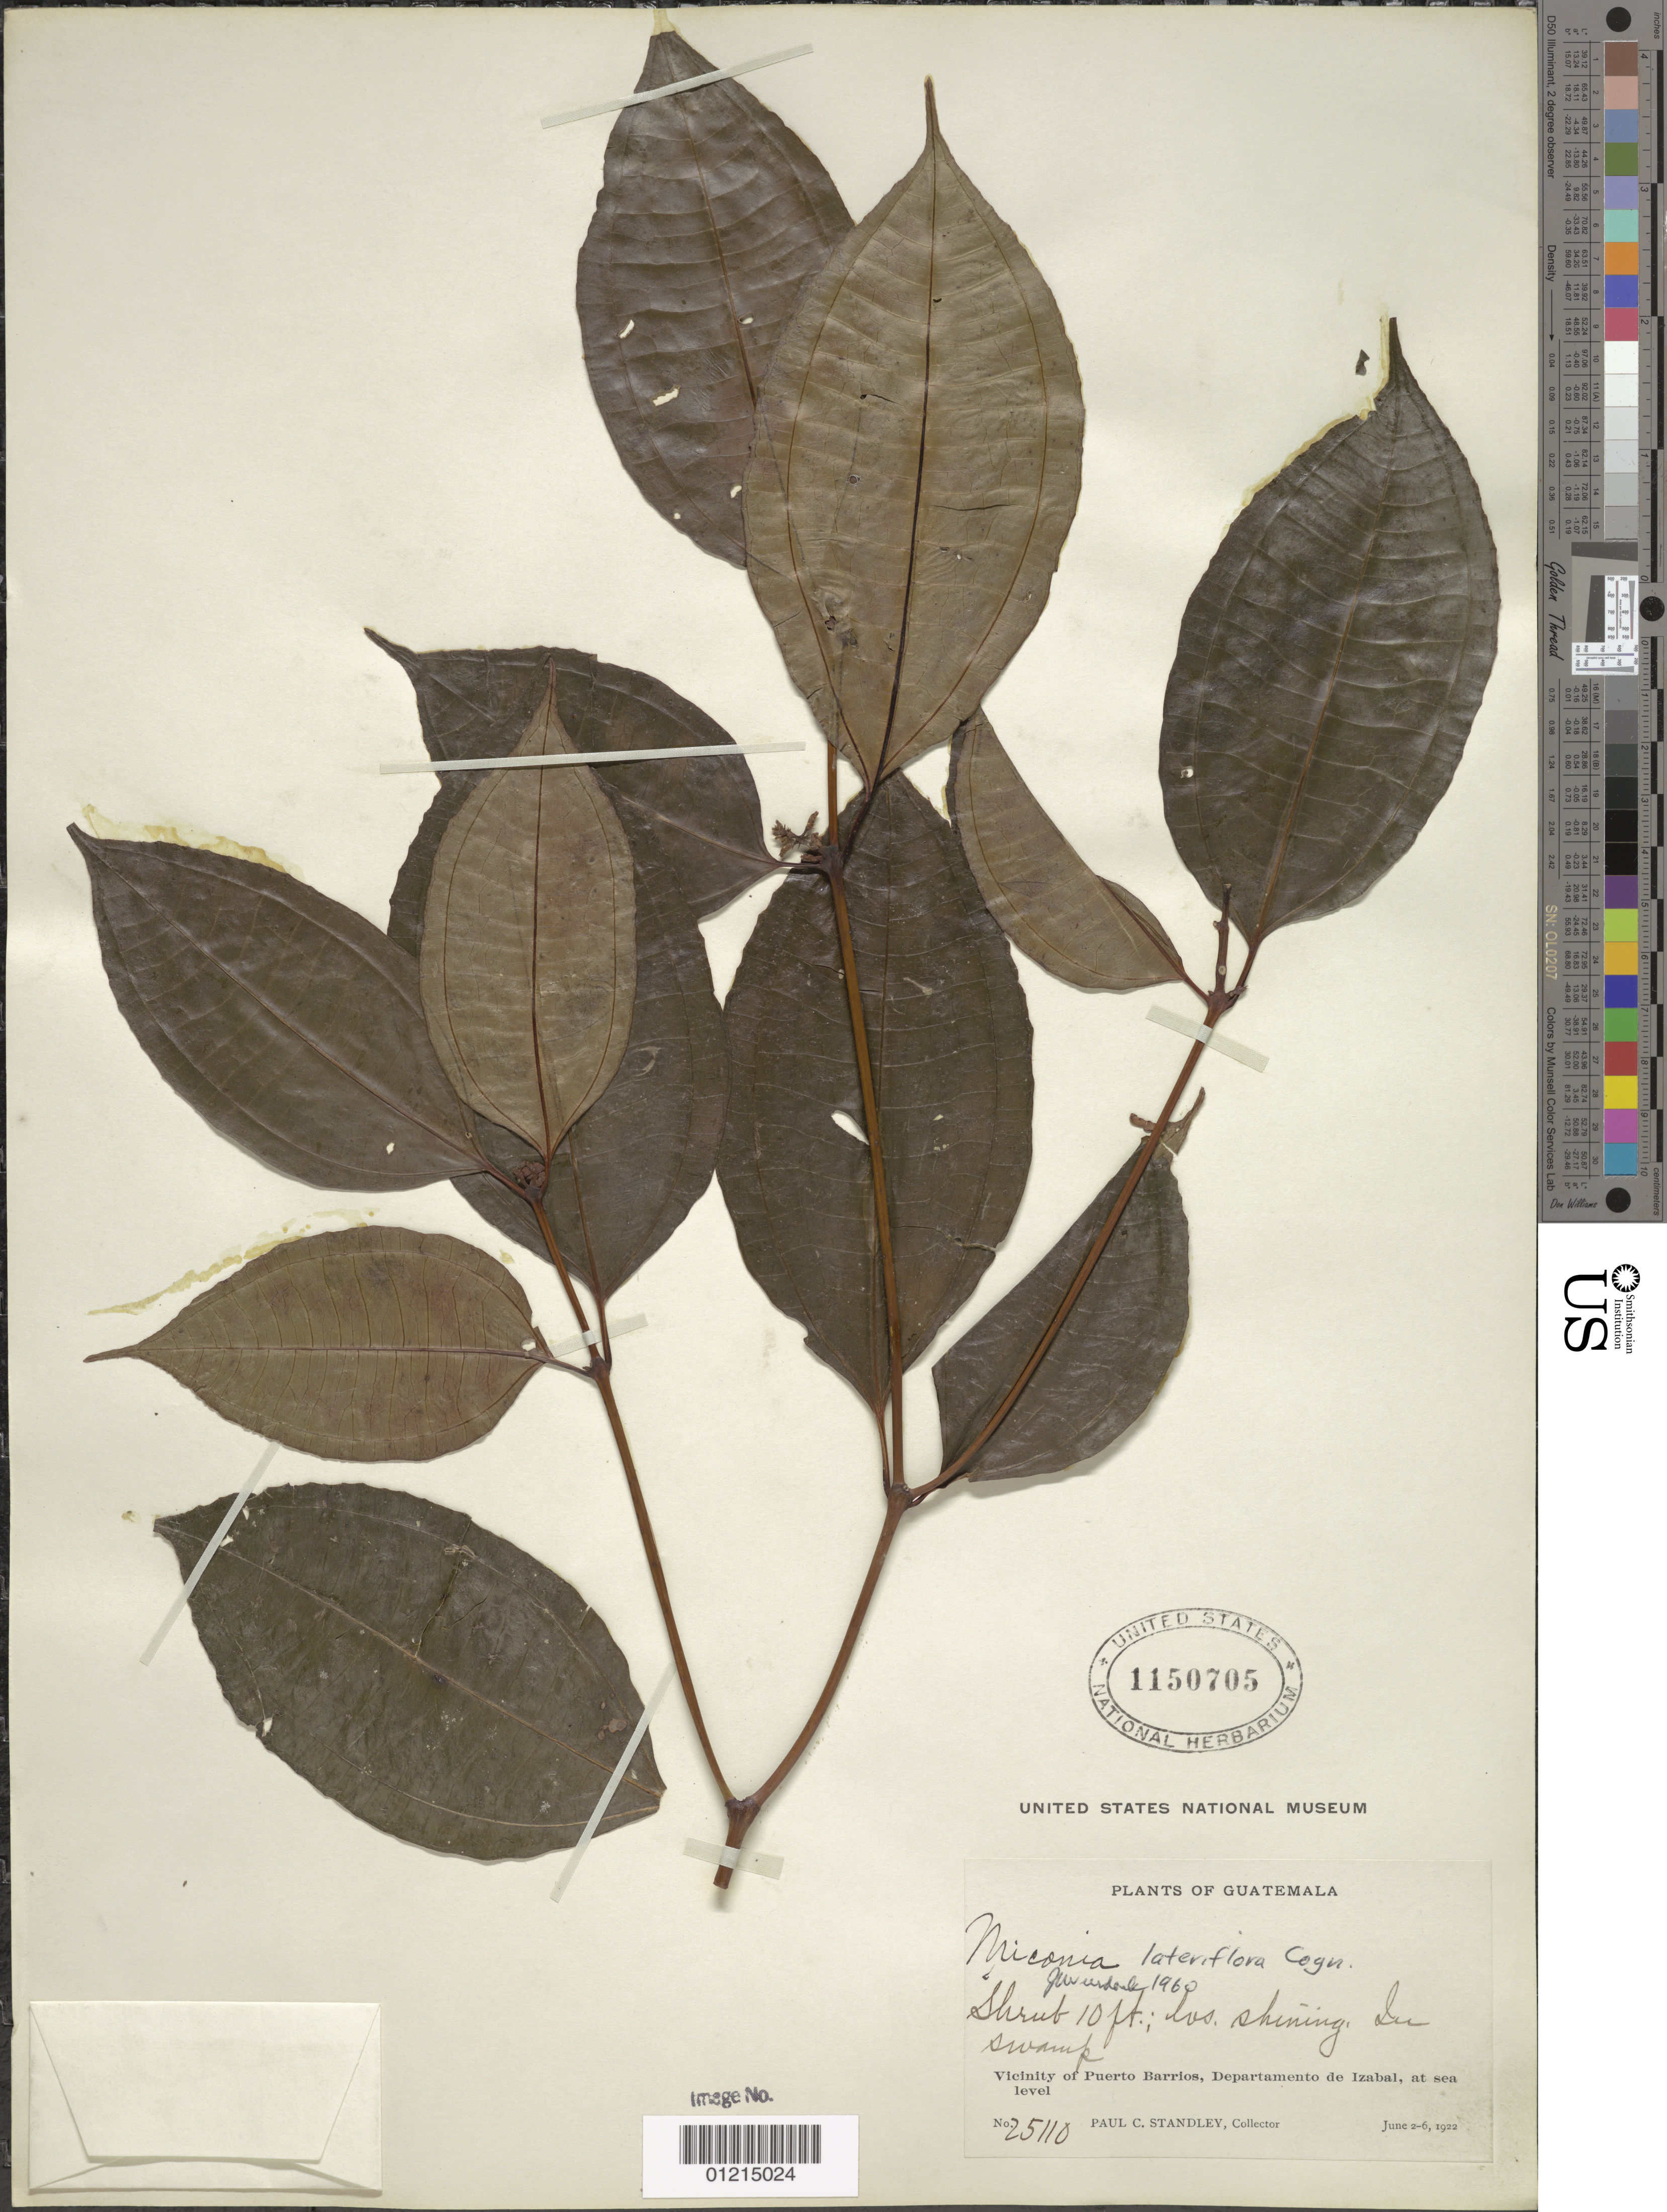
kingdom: Plantae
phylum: Tracheophyta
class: Magnoliopsida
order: Myrtales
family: Melastomataceae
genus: Miconia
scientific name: Miconia lateriflora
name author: Cogn.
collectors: P. C. Standley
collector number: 25110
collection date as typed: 02 Jun 1922 to 06 Jun 1922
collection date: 1922-06-02/1922-06-06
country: Guatemala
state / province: Izabal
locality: Vicinity of Puerto Barrios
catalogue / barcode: US 1150705